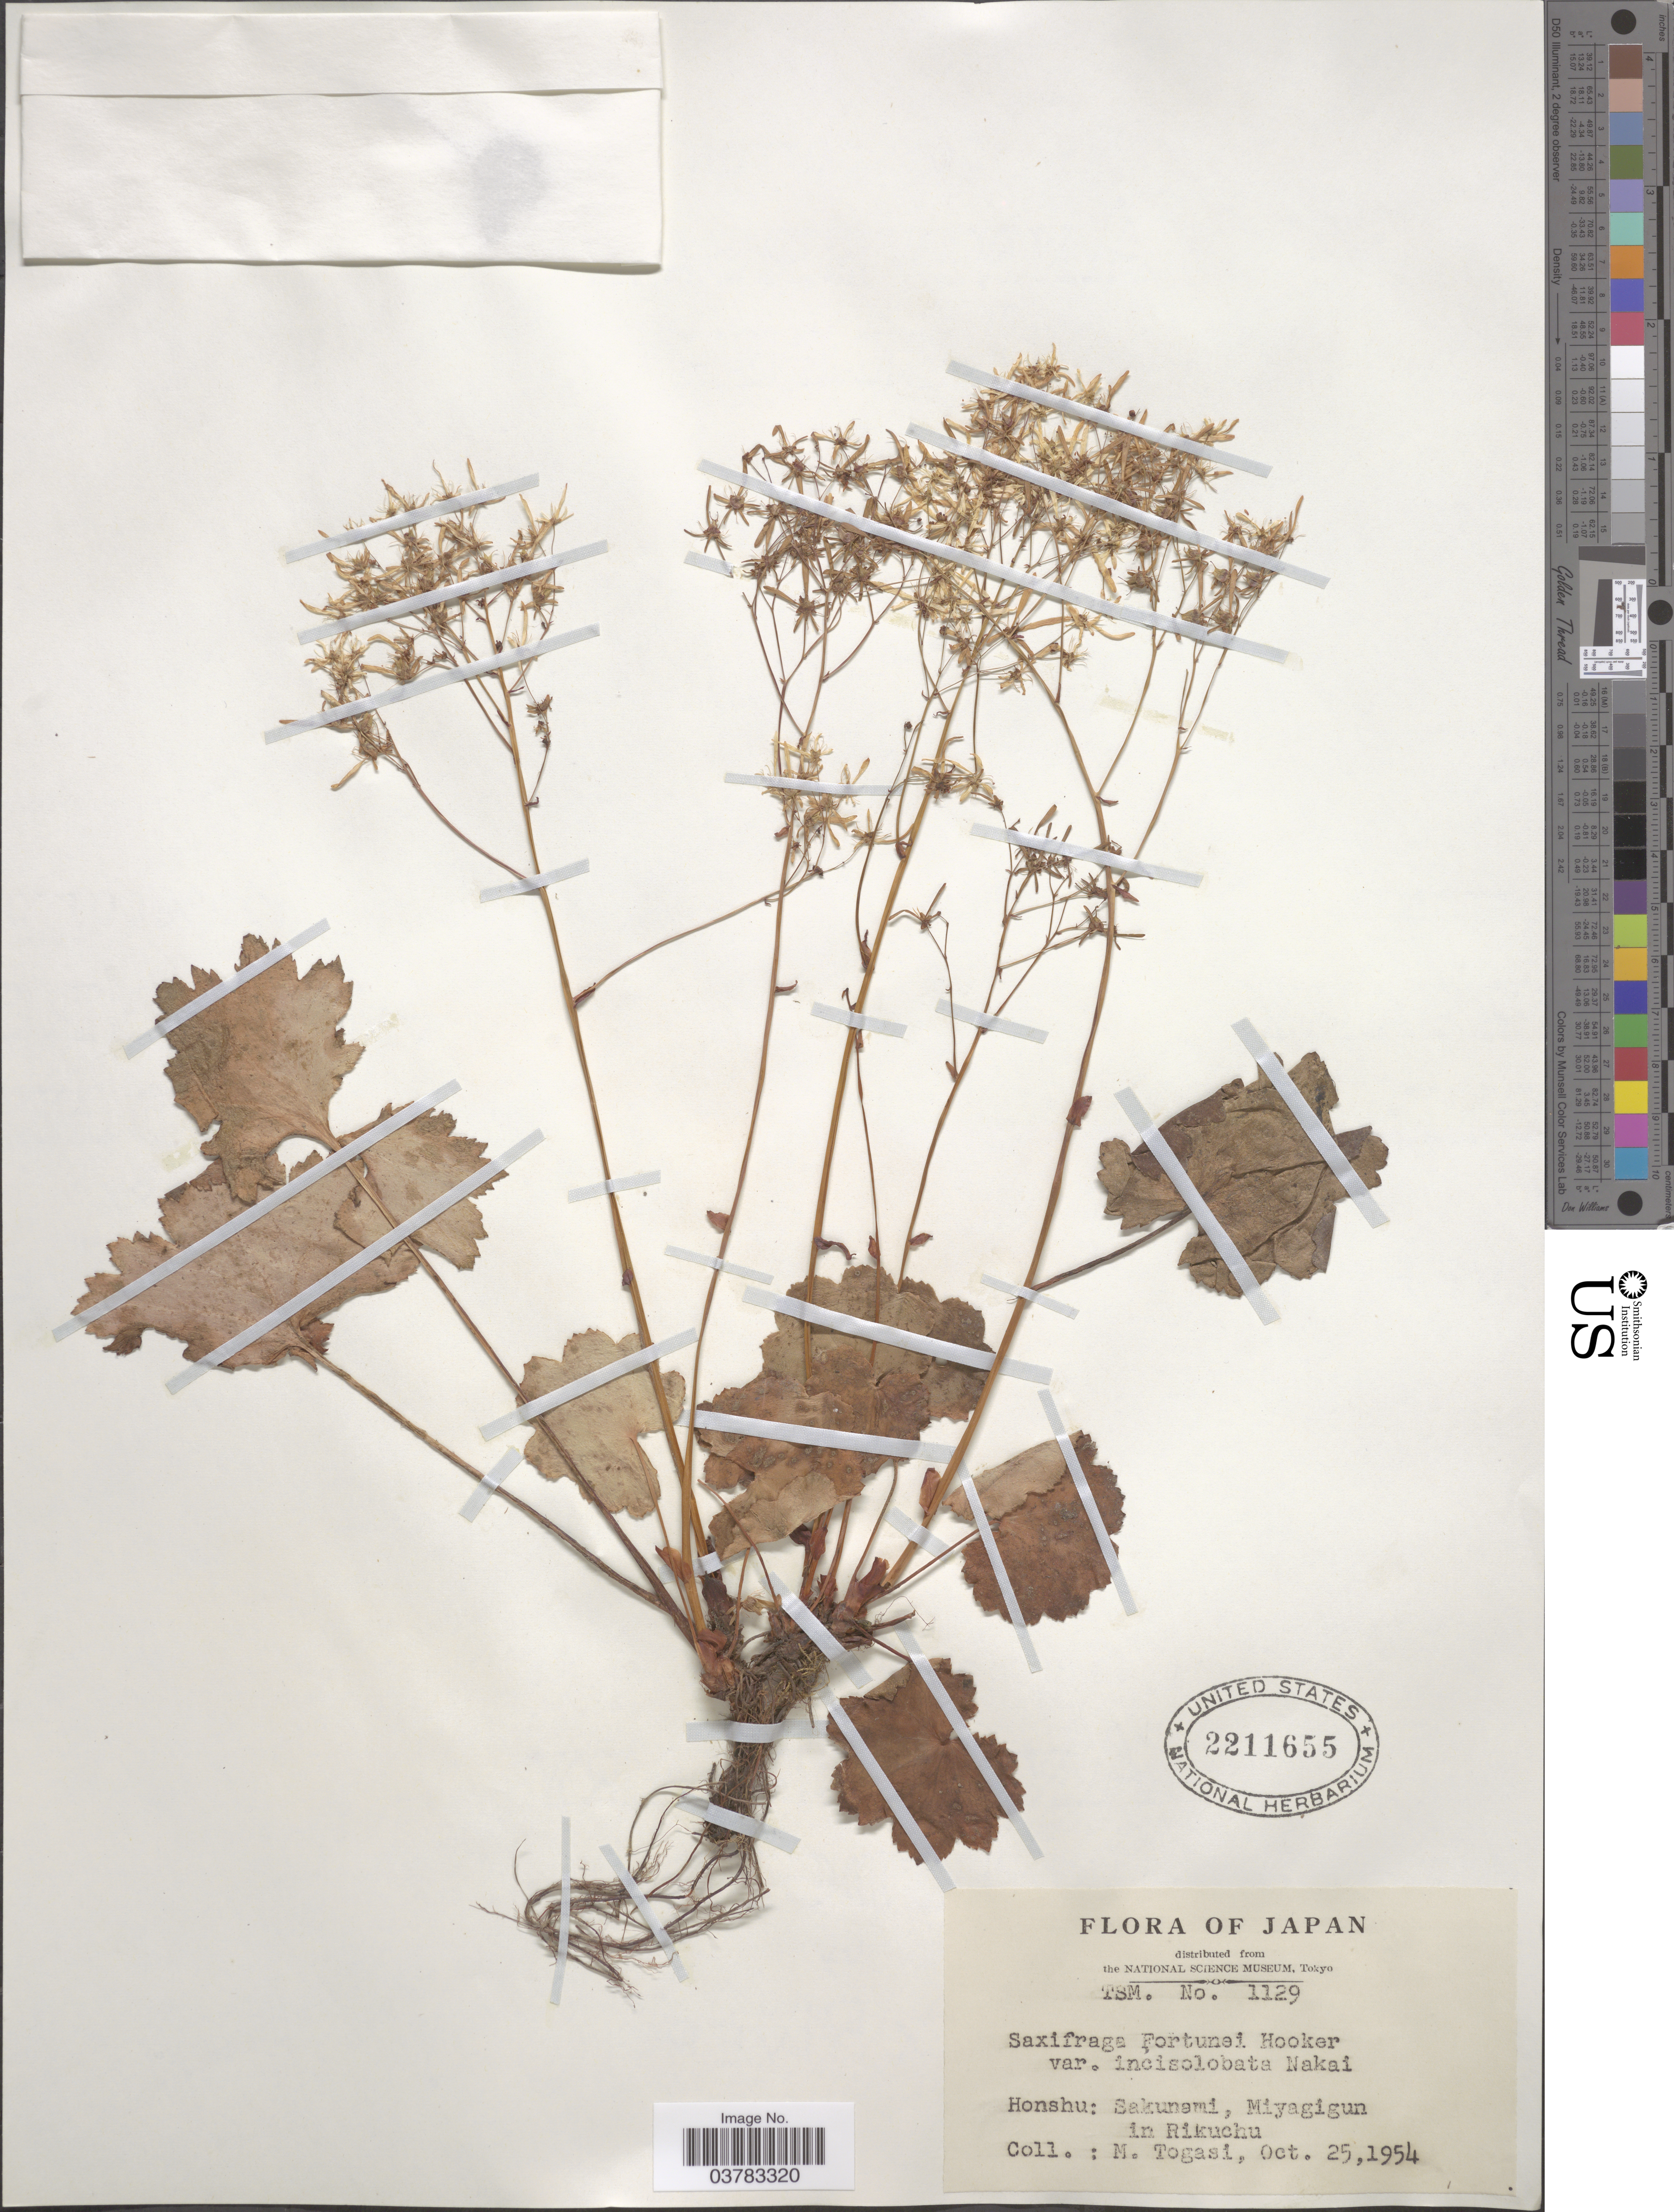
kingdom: Plantae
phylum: Tracheophyta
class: Magnoliopsida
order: Saxifragales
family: Saxifragaceae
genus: Saxifraga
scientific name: Saxifraga fortunei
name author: Hook.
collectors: M. Togasi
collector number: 1129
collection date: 1954-10-25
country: Japan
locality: Honshu: Sakunami, Miyagigun in Rikuchu.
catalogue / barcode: US 2211655